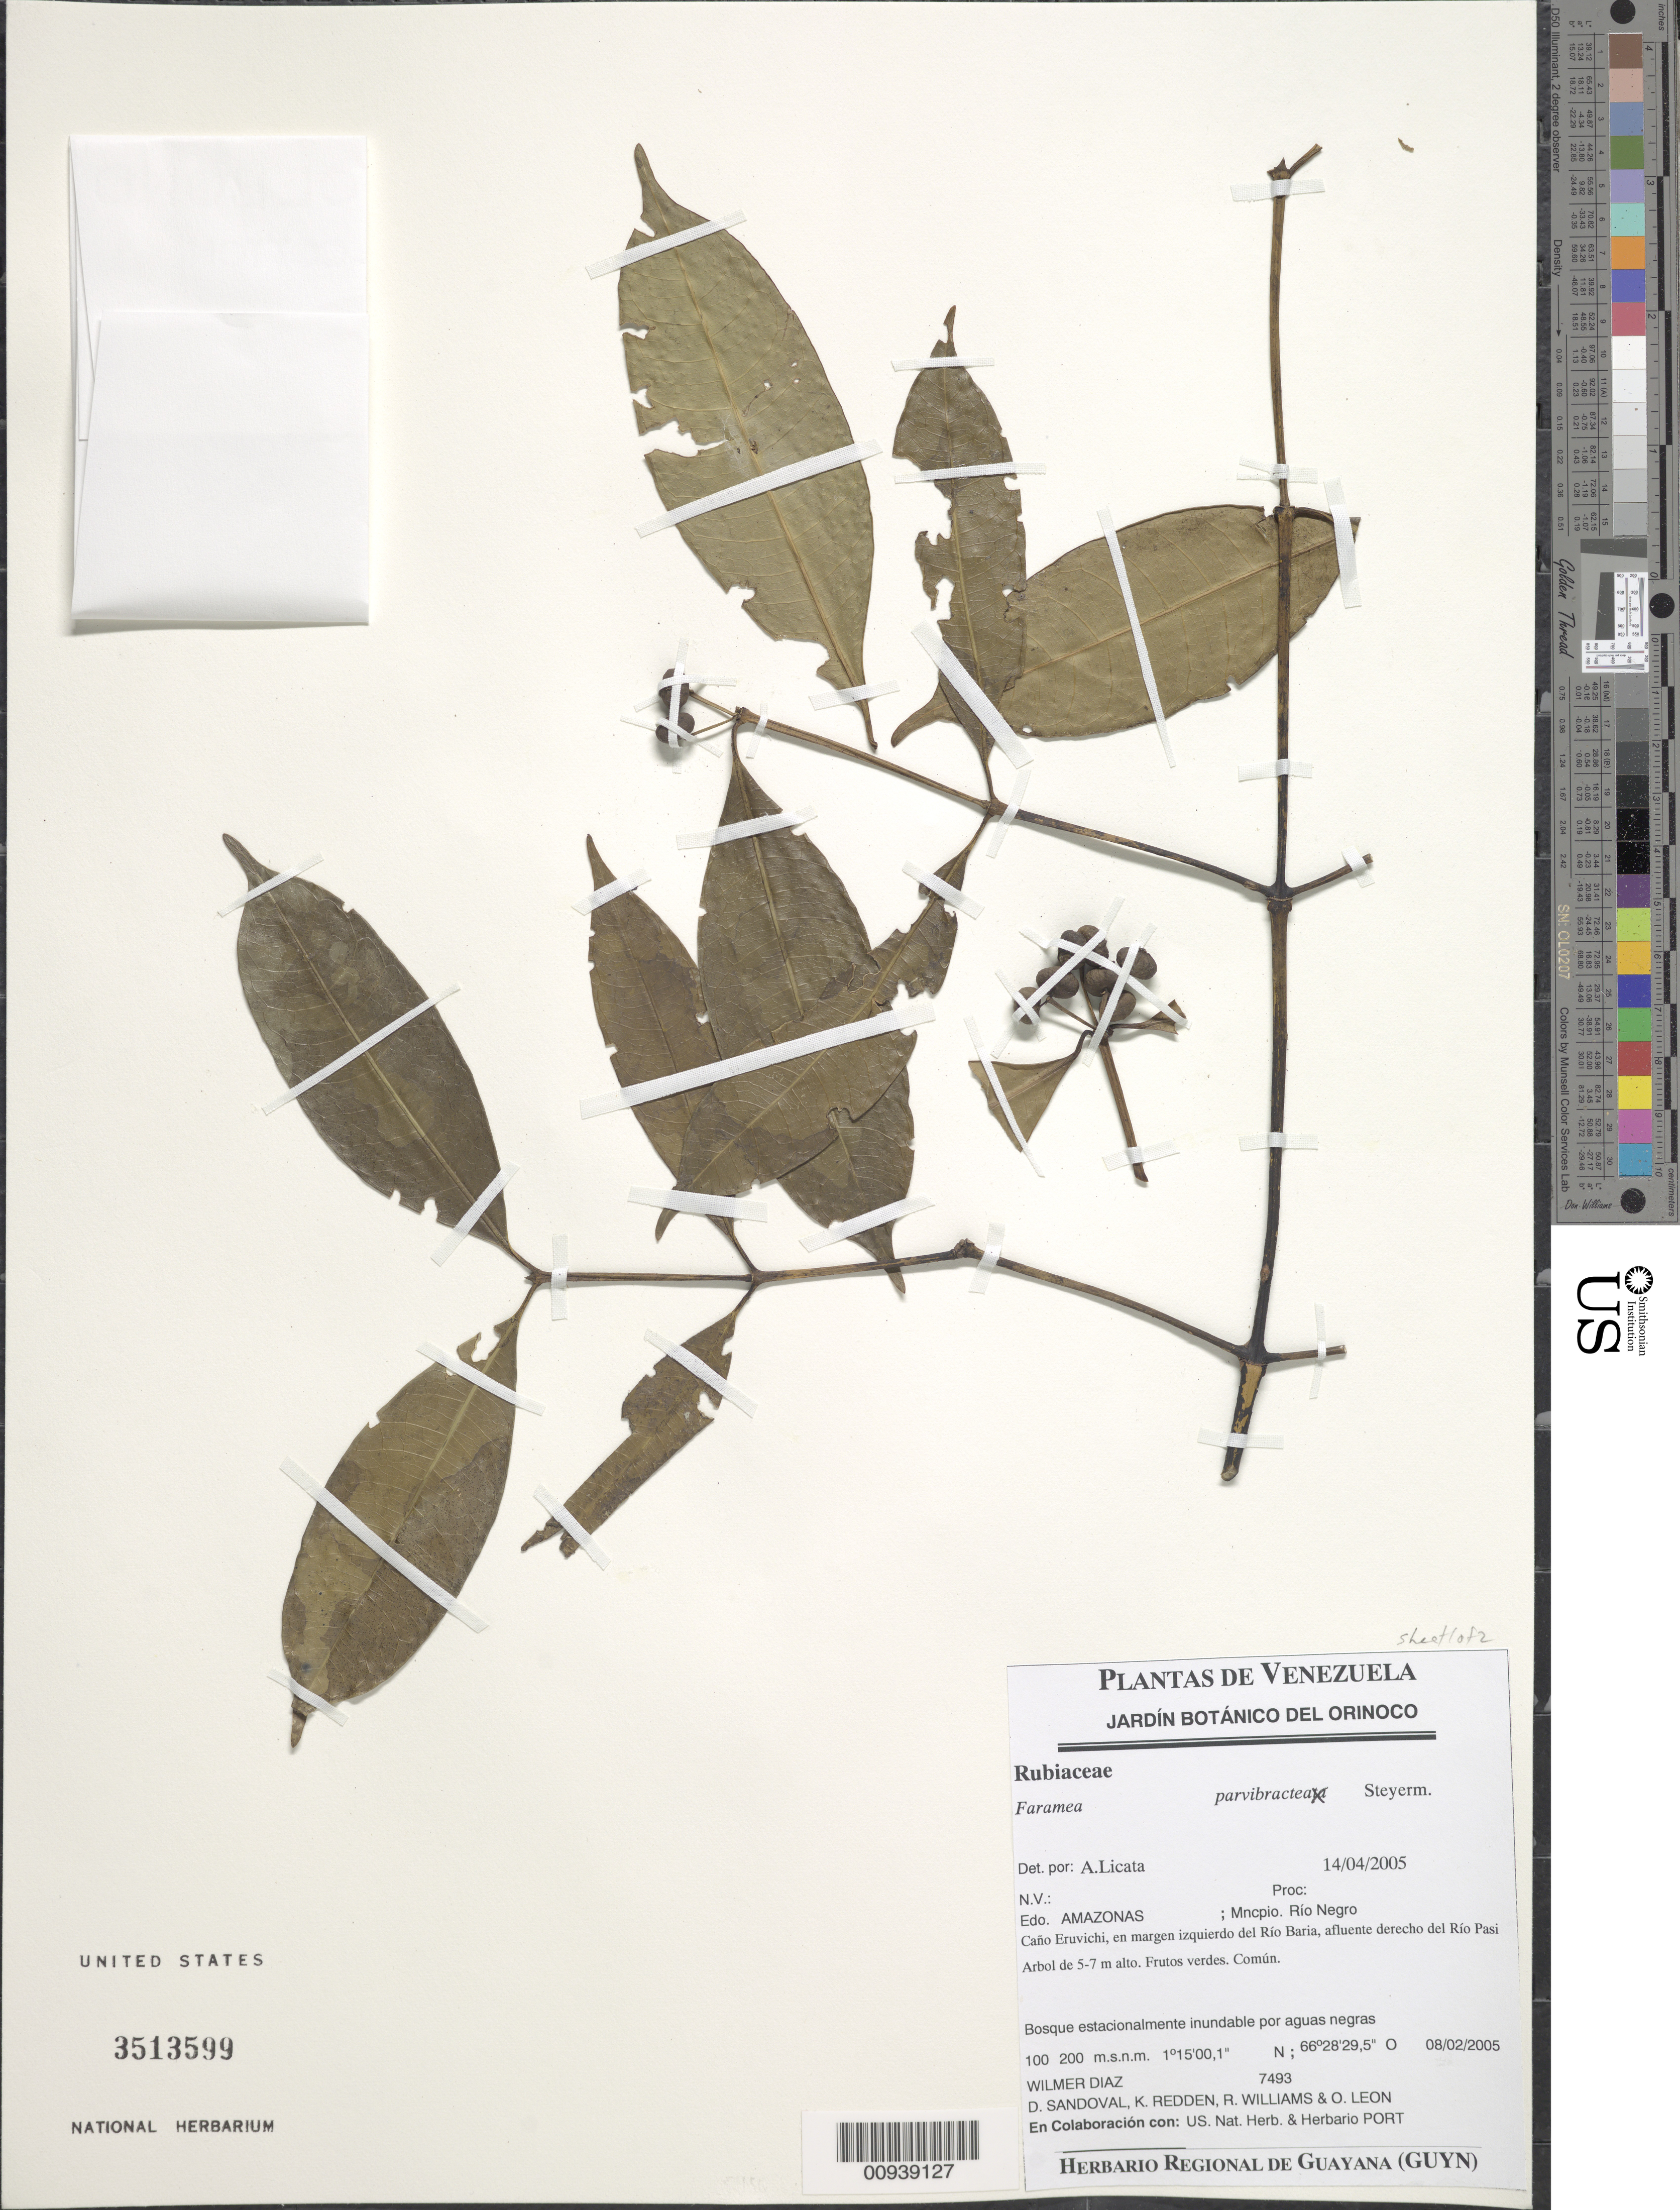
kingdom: Plantae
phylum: Tracheophyta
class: Magnoliopsida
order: Gentianales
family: Rubiaceae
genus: Faramea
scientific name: Faramea parvibractea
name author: Steyerm.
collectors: W. Díaz P., D. Sandoval, K. M. Redden & R. Williams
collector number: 7493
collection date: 2005-02-08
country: Venezuela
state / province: Amazonas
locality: Mcpio. Rio Negro. Cano Eruvichi, en margen izquierdo del Rio Baria, afluente derecho del Rio Pasi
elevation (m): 100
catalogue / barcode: US 3513599